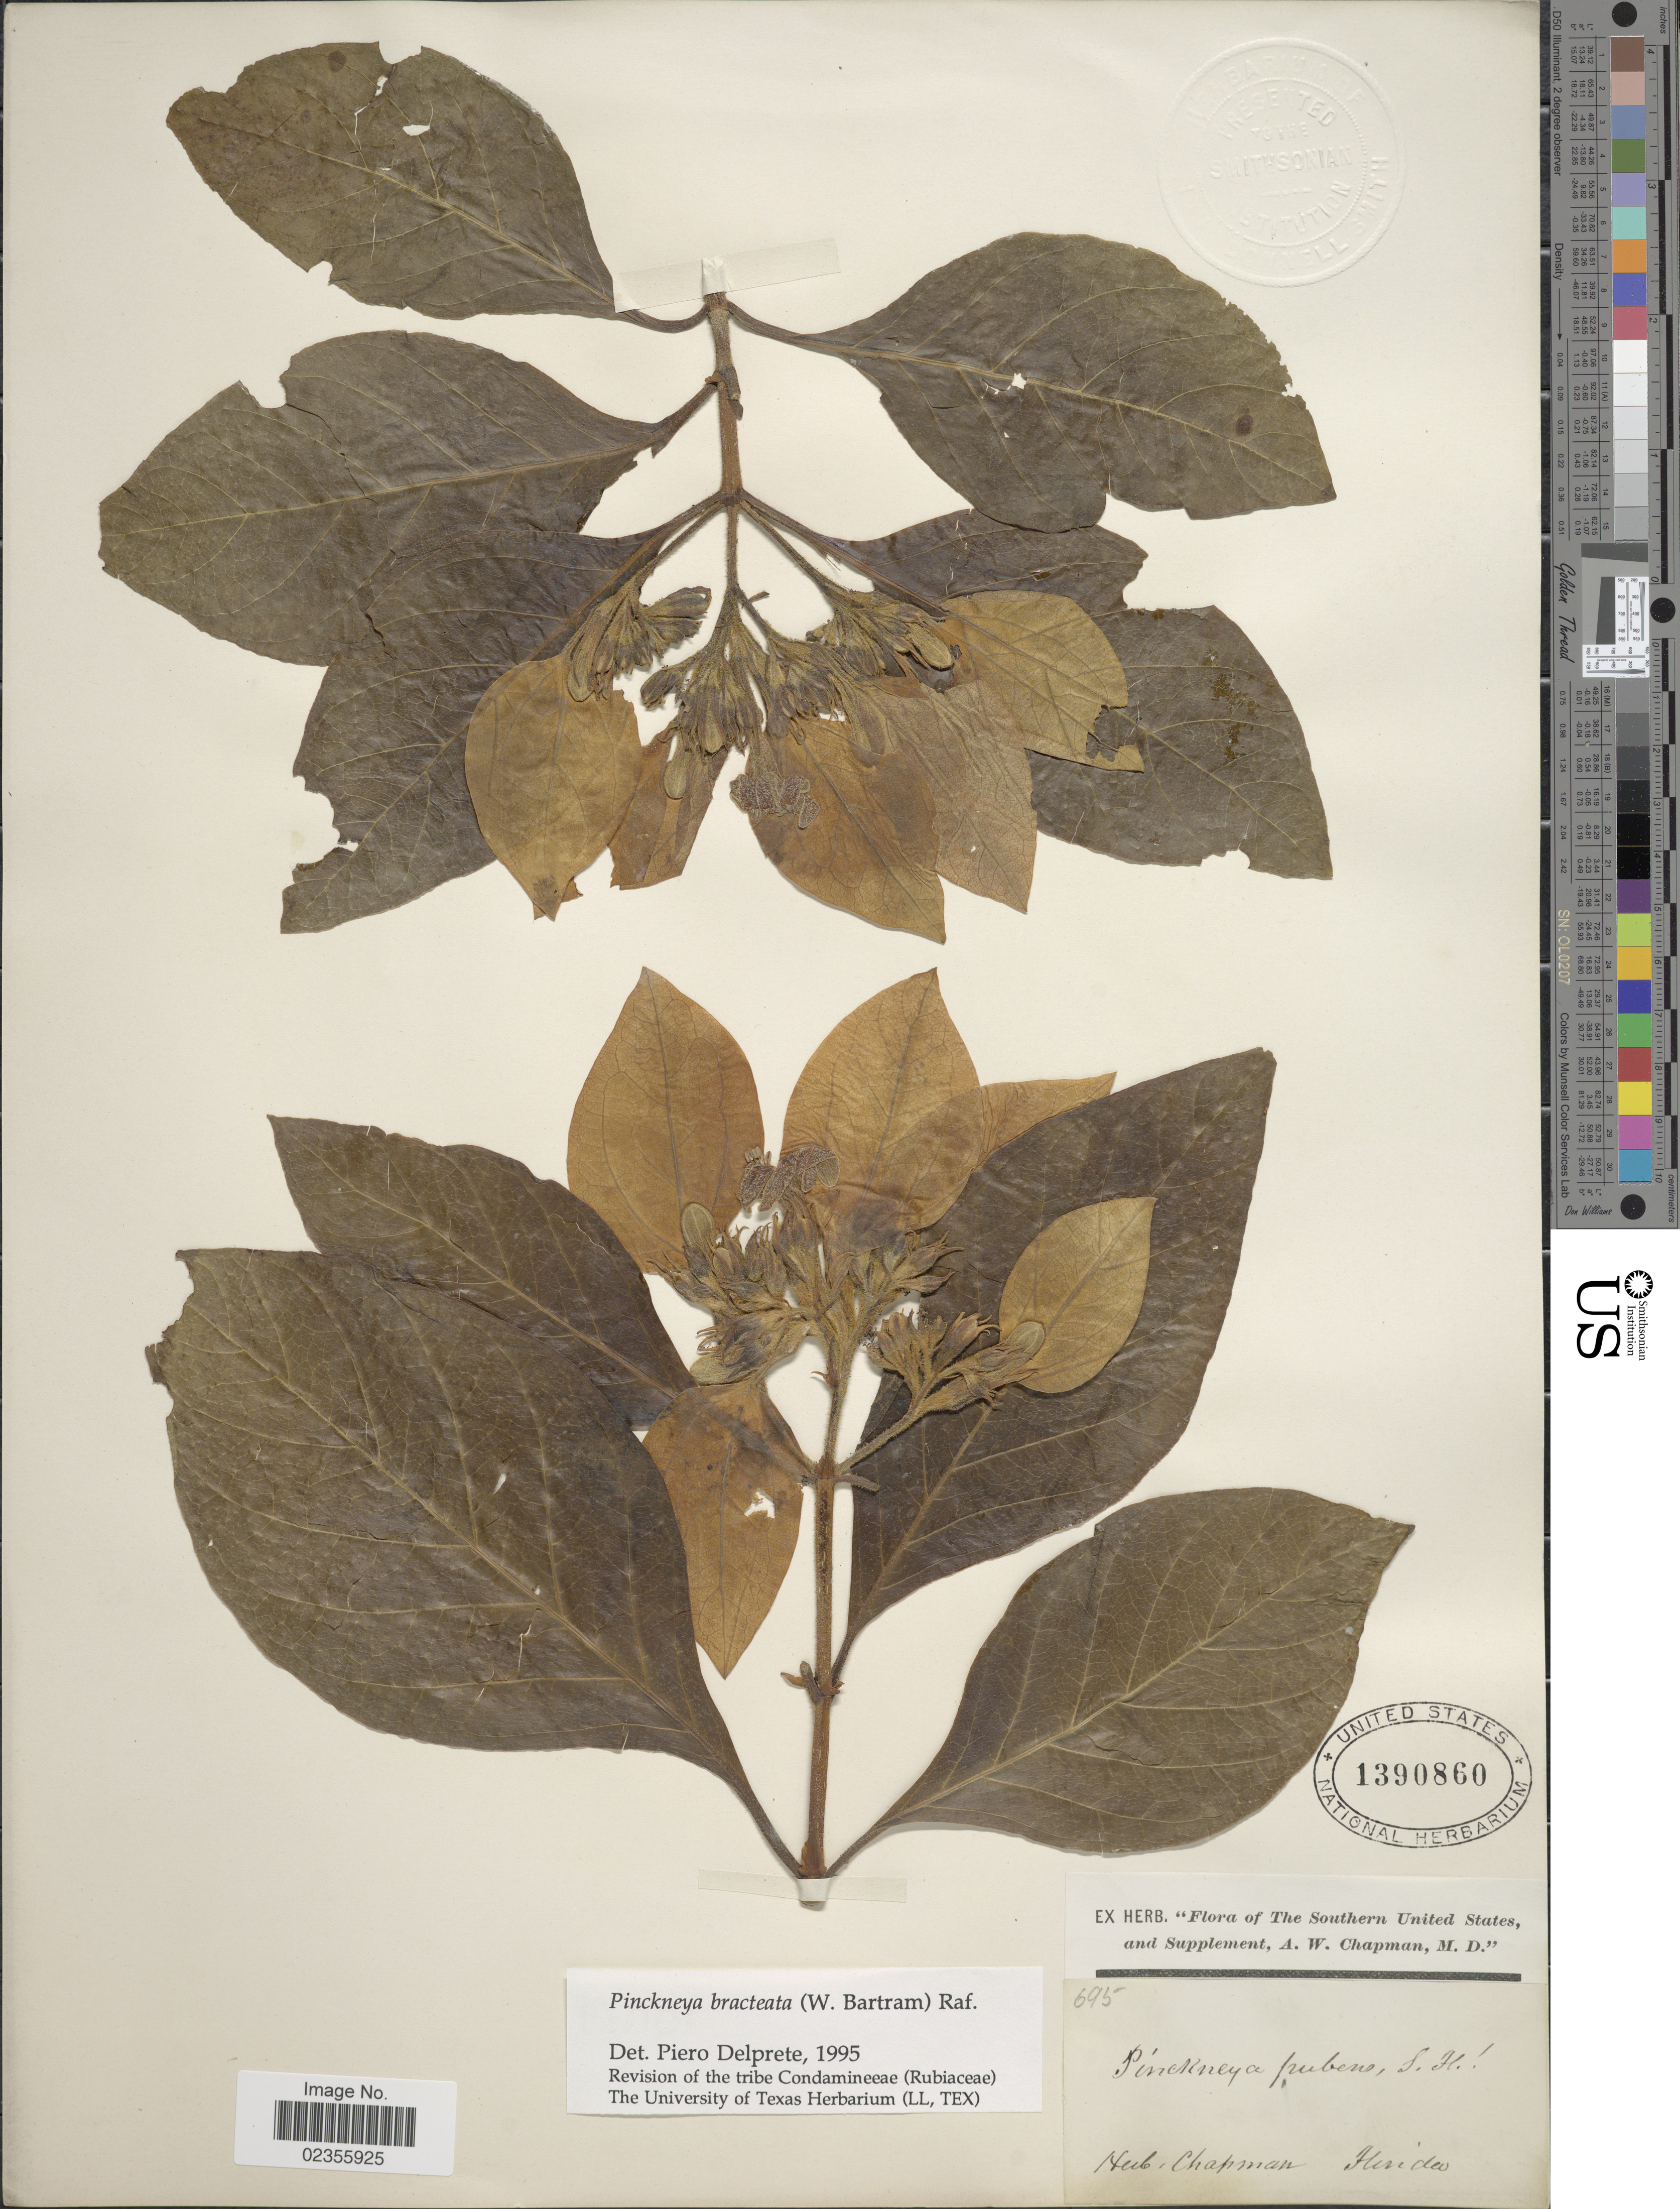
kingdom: Plantae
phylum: Tracheophyta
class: Magnoliopsida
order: Gentianales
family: Rubiaceae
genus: Pinckneya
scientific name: Pinckneya pubens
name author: Michx.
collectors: ex herb. Chapman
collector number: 695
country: United States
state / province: Florida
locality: Southern United States, and Supplement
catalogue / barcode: US 1390860